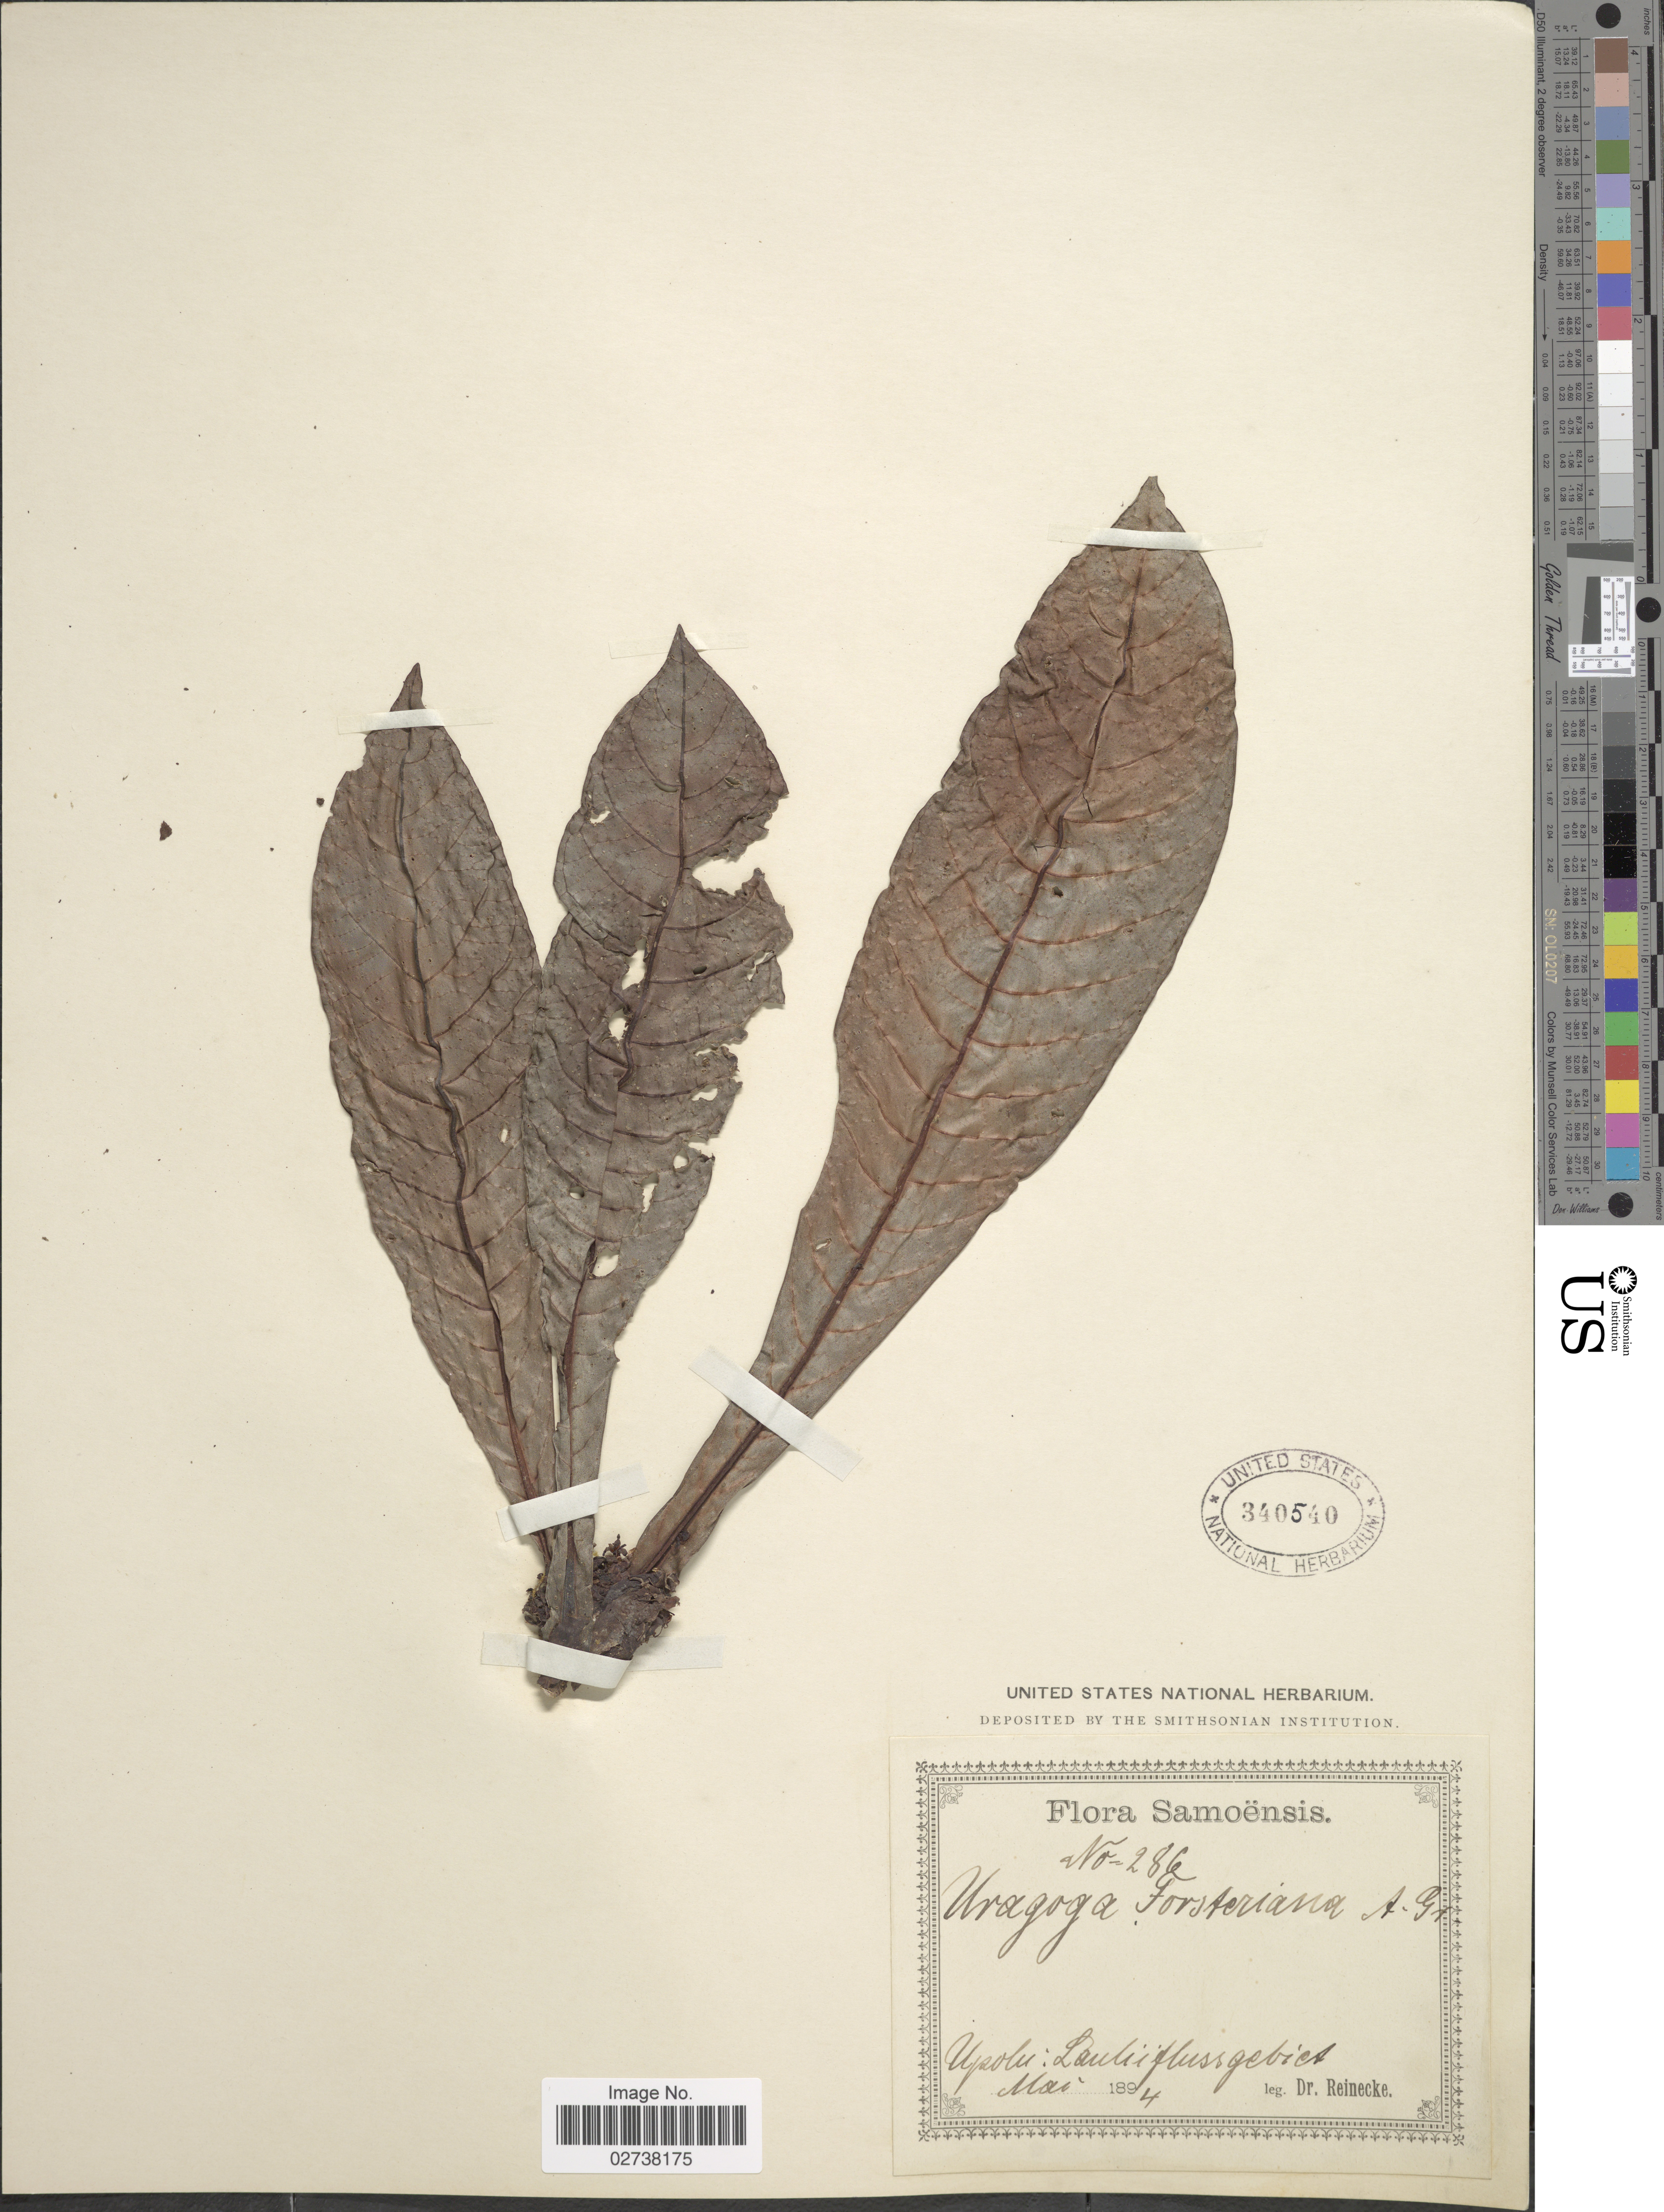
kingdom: Plantae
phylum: Tracheophyta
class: Magnoliopsida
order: Gentianales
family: Rubiaceae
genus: Calycosia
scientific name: Calycosia sessilis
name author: A. Gray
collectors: -- Reinecke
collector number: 286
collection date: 1894-05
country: Samoa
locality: Somoensis, Upolu: Lauliiflussgebiet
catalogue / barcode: US 340540